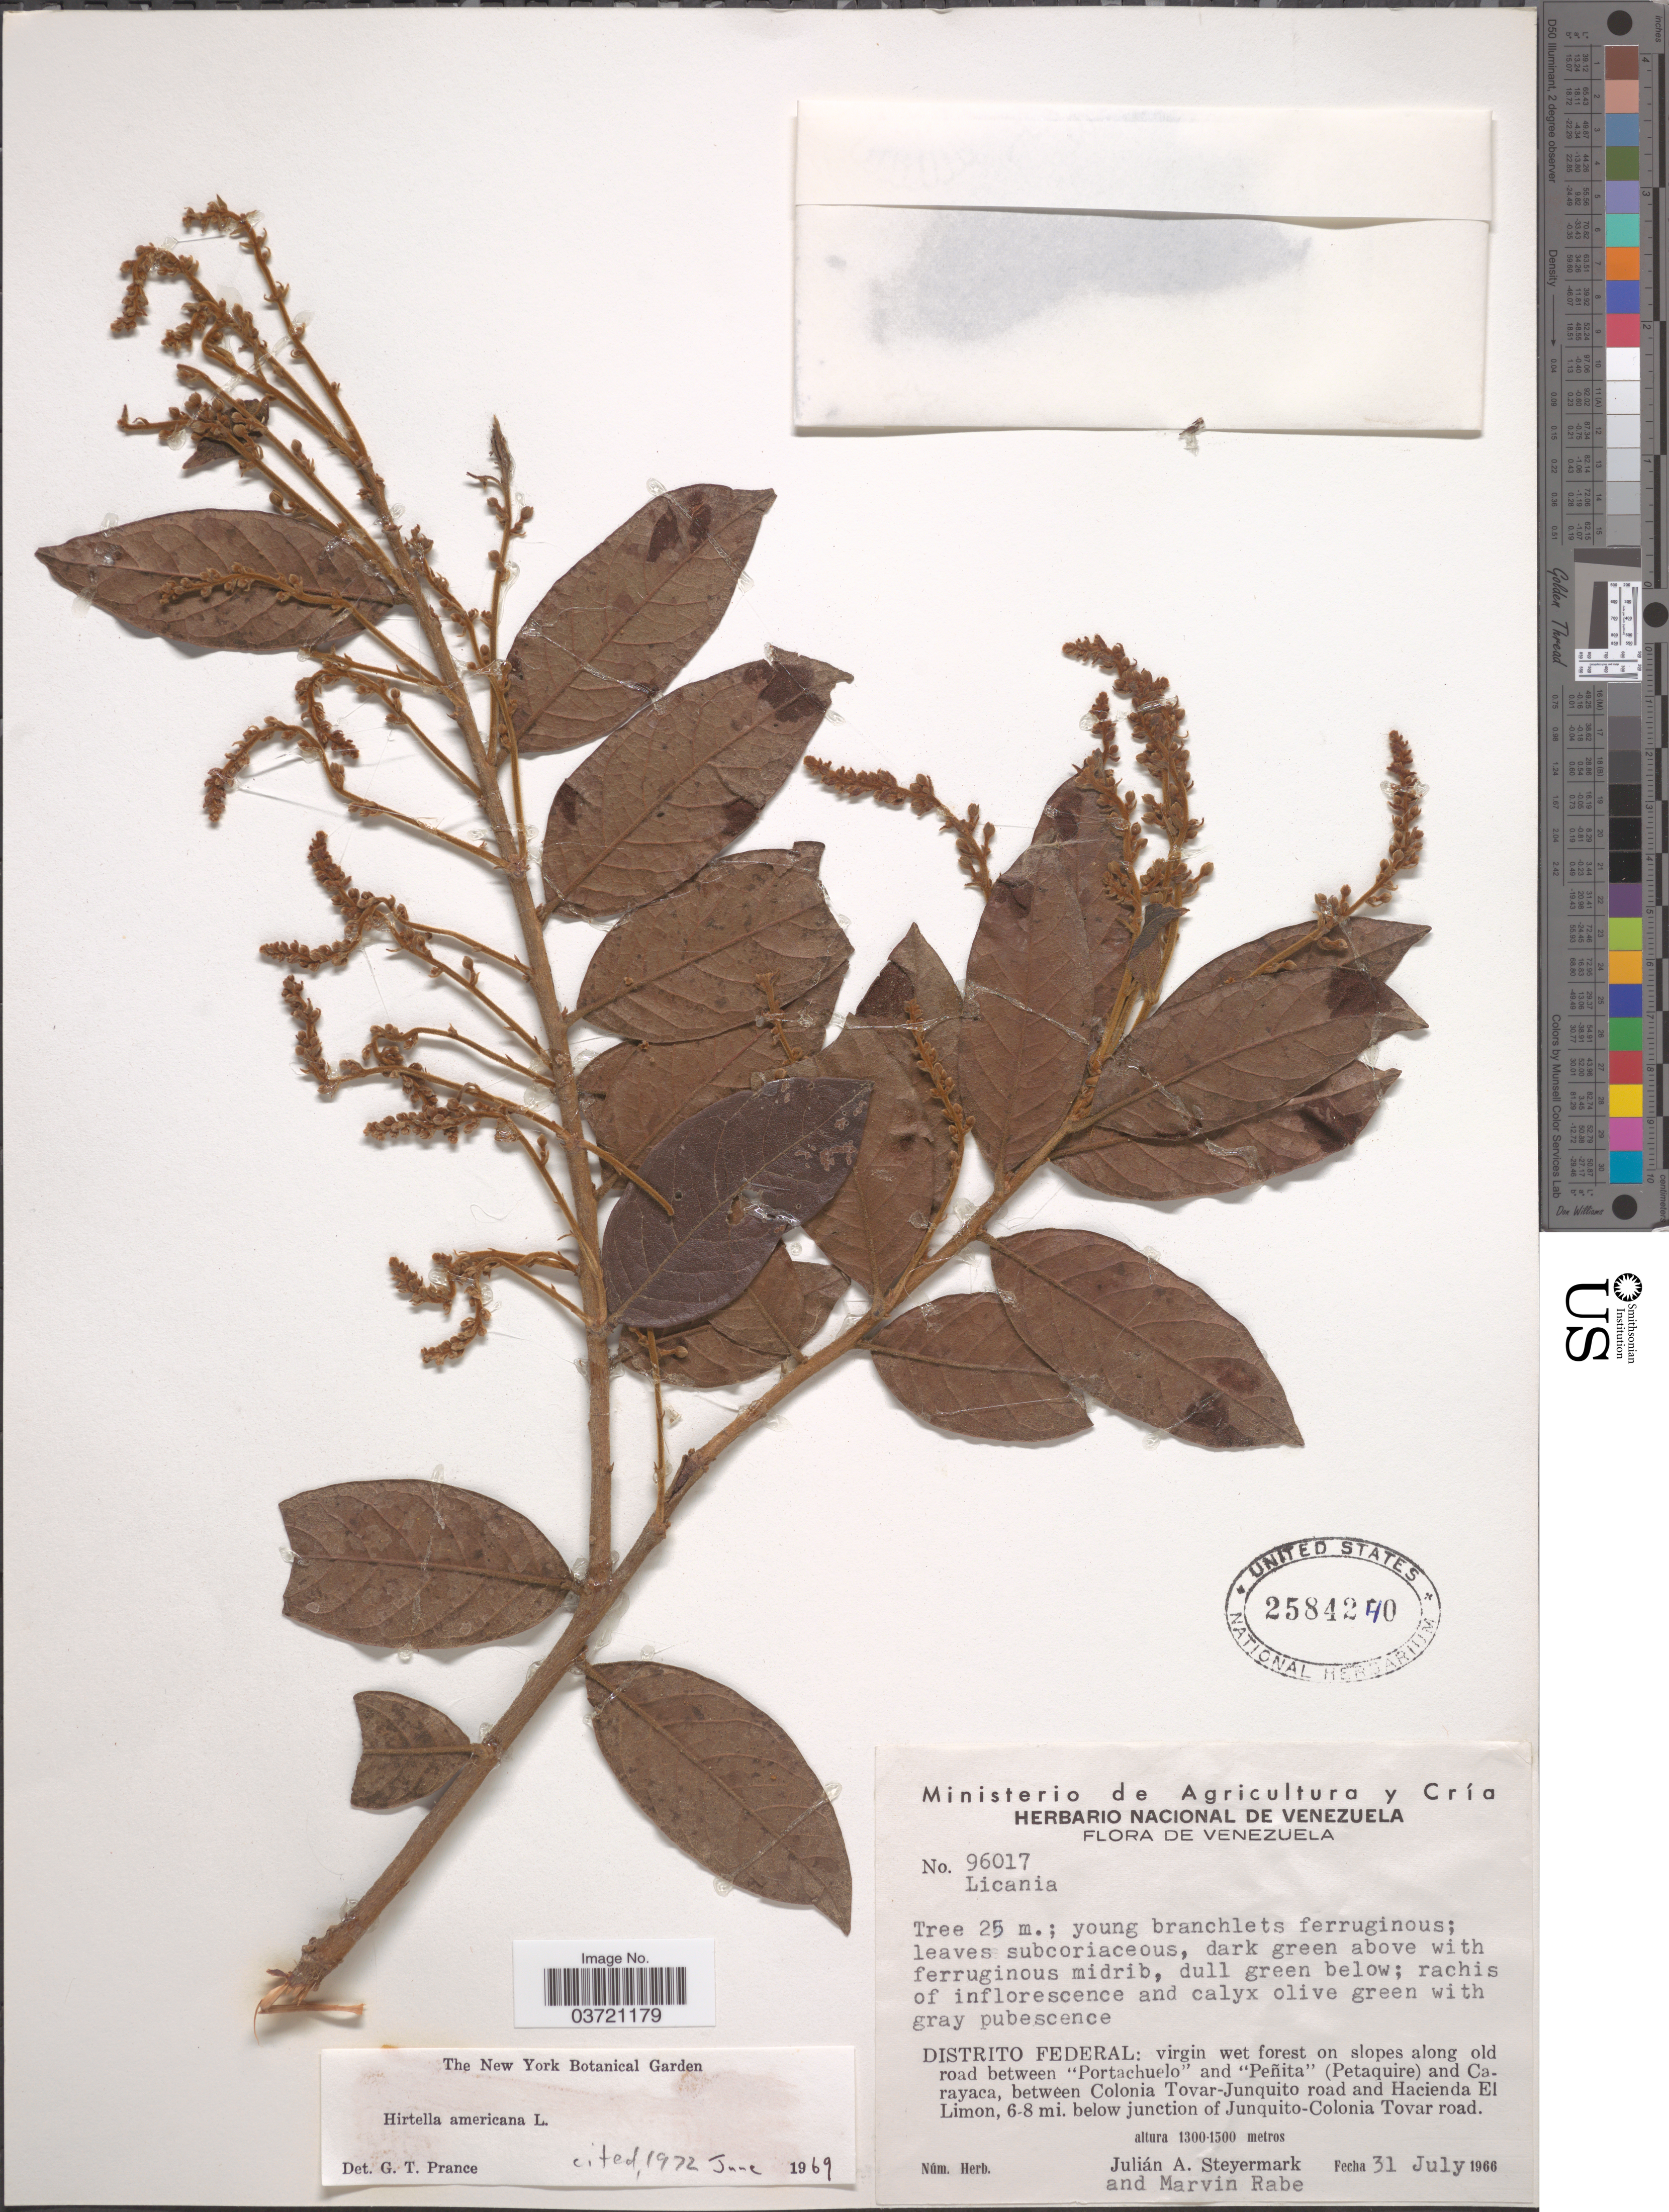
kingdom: Plantae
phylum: Tracheophyta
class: Magnoliopsida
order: Malpighiales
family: Chrysobalanaceae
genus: Hirtella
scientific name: Hirtella americana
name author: L.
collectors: J. Steyermark & M. Rabe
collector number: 96017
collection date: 1966-07-31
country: Venezuela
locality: Distrito Federal: virgin wet forest on slopes along old road between "Portachuelo" and "Peñita" (Petaquire) and Carayaca, between Colonia Tovar-Junquito road and Hacienda El Limon, 6-8 mi. below junction of Junquito-Colonia Tovar road.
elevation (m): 1300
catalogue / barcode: US 2584240